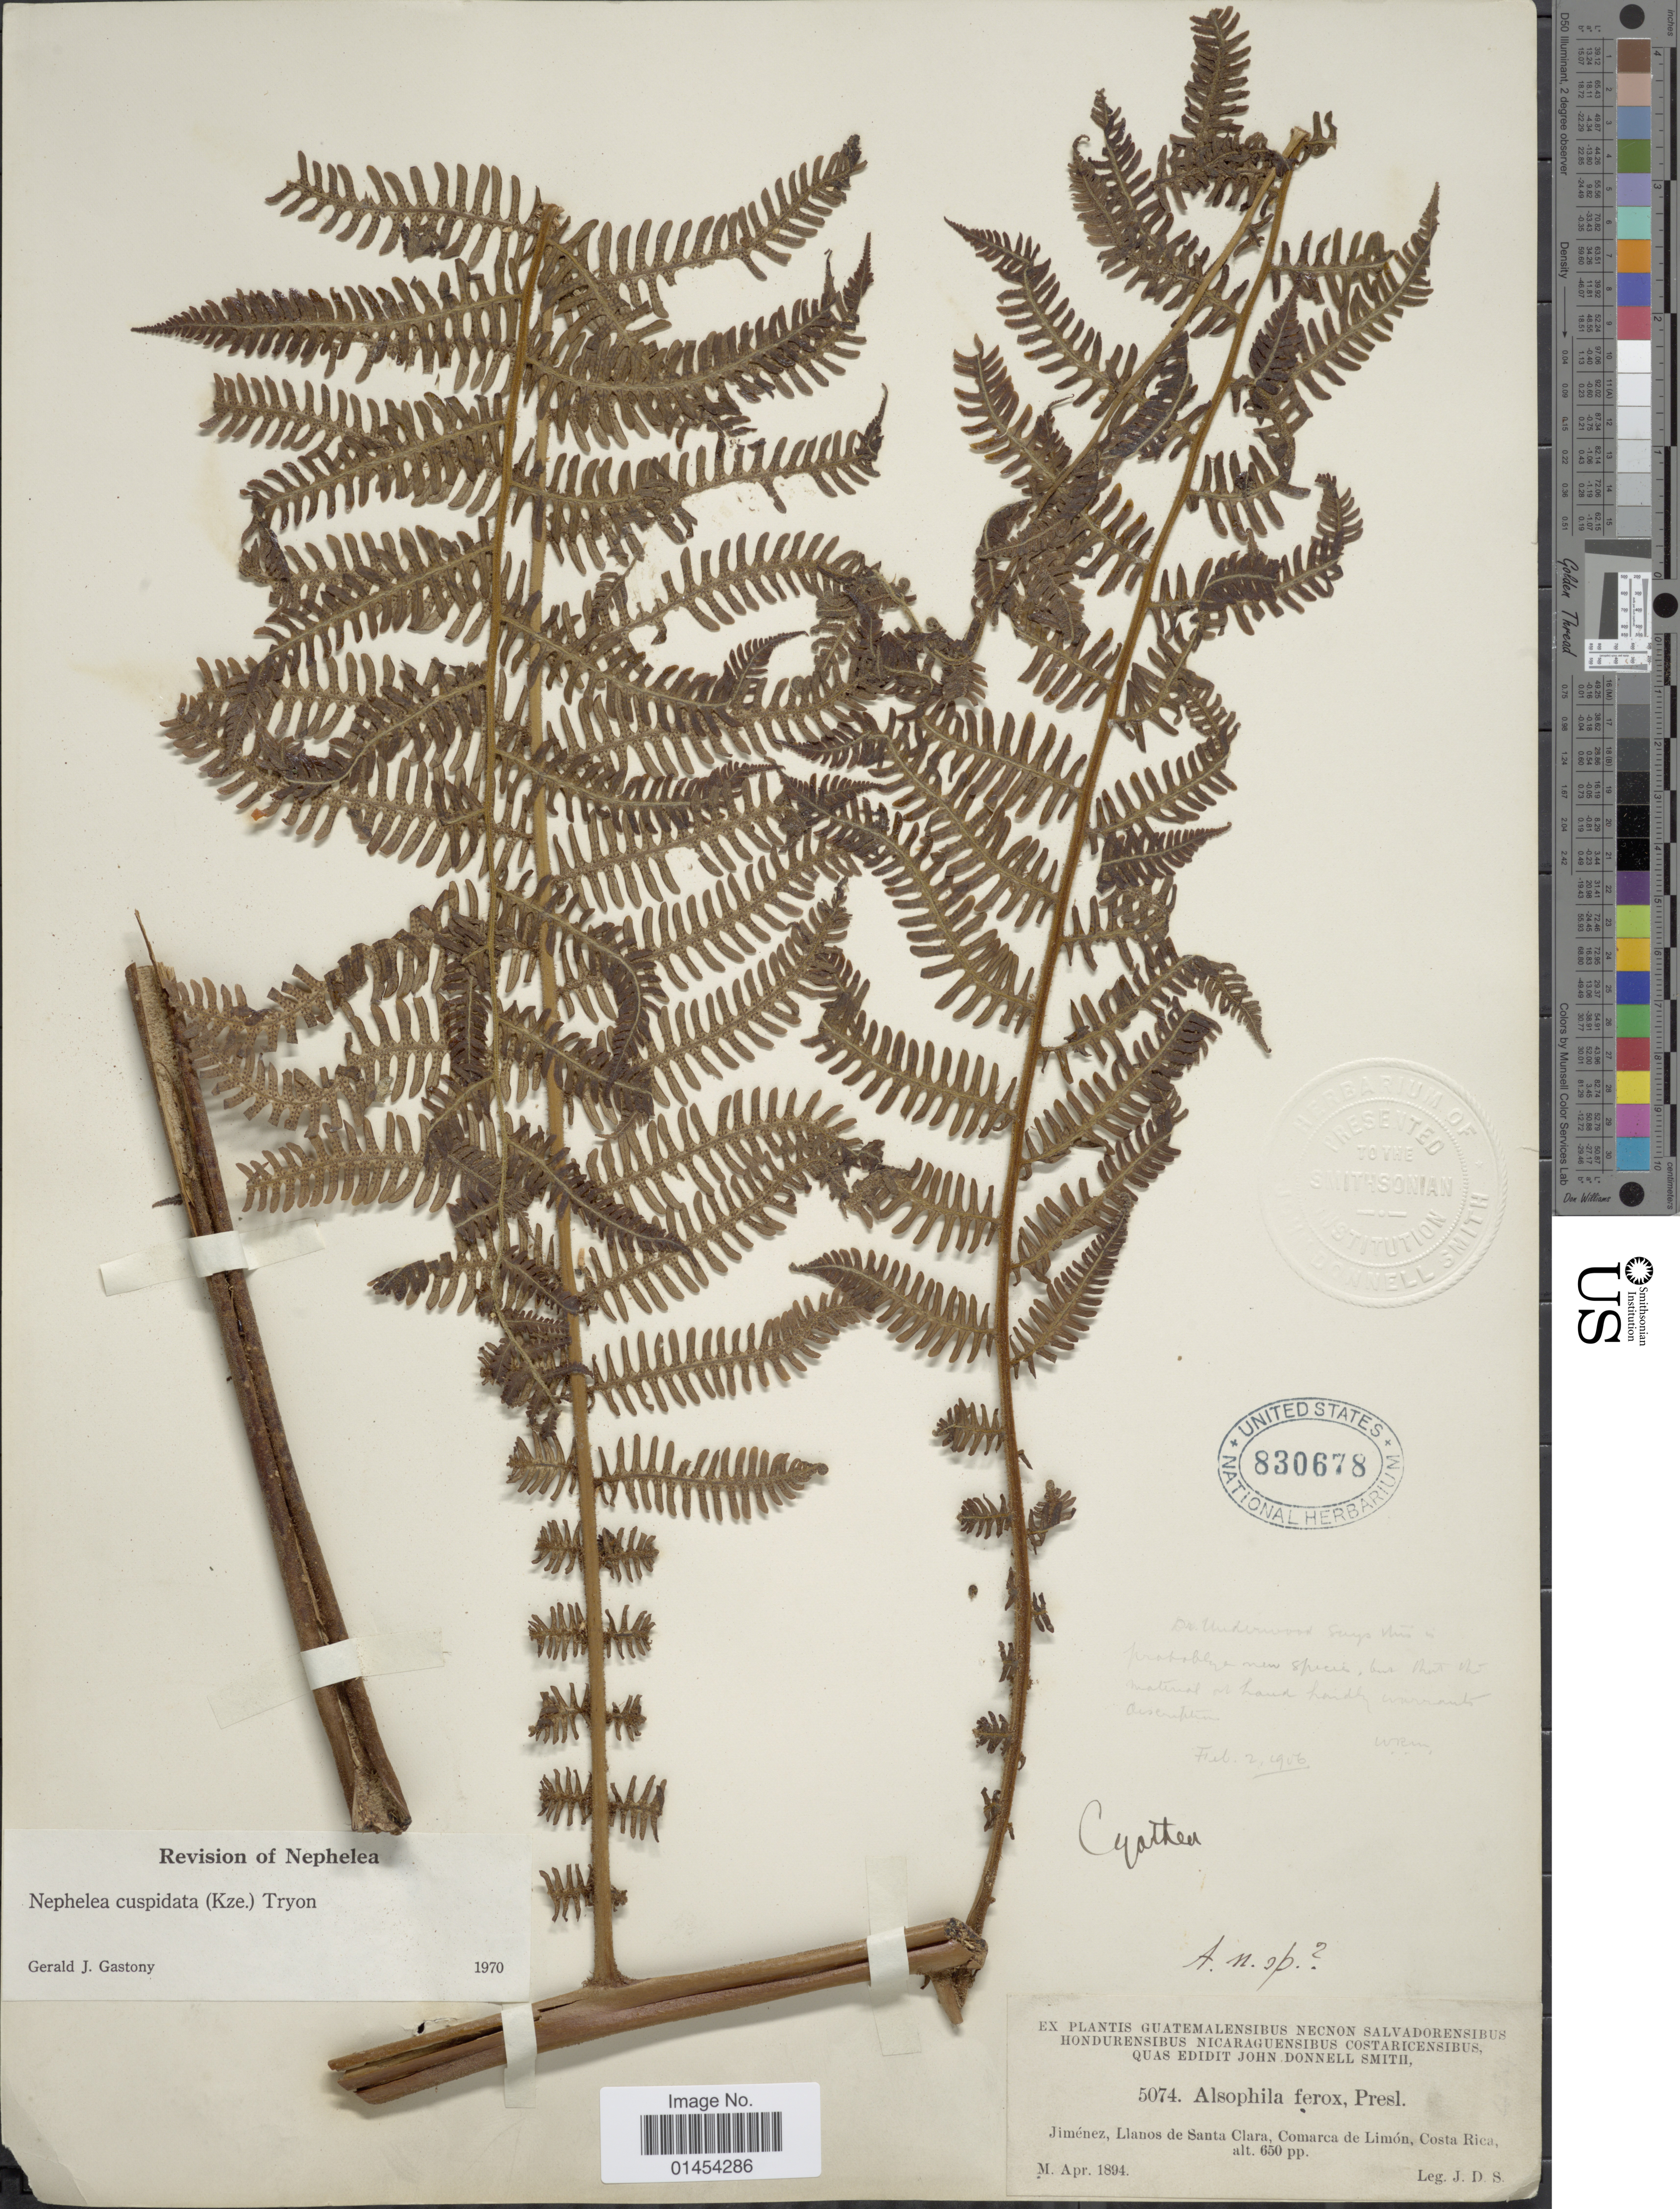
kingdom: Plantae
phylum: Tracheophyta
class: Polypodiopsida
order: Cyatheales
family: Cyatheaceae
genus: Alsophila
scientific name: Alsophila cuspidata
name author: (Kunze) D.S. Conant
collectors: J. Donnell Smith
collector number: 5074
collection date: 1894-04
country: Costa Rica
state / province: Limón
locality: Jiménez, Llanos de Santa Clara, Comarca de Limón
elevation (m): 198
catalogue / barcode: US 830678